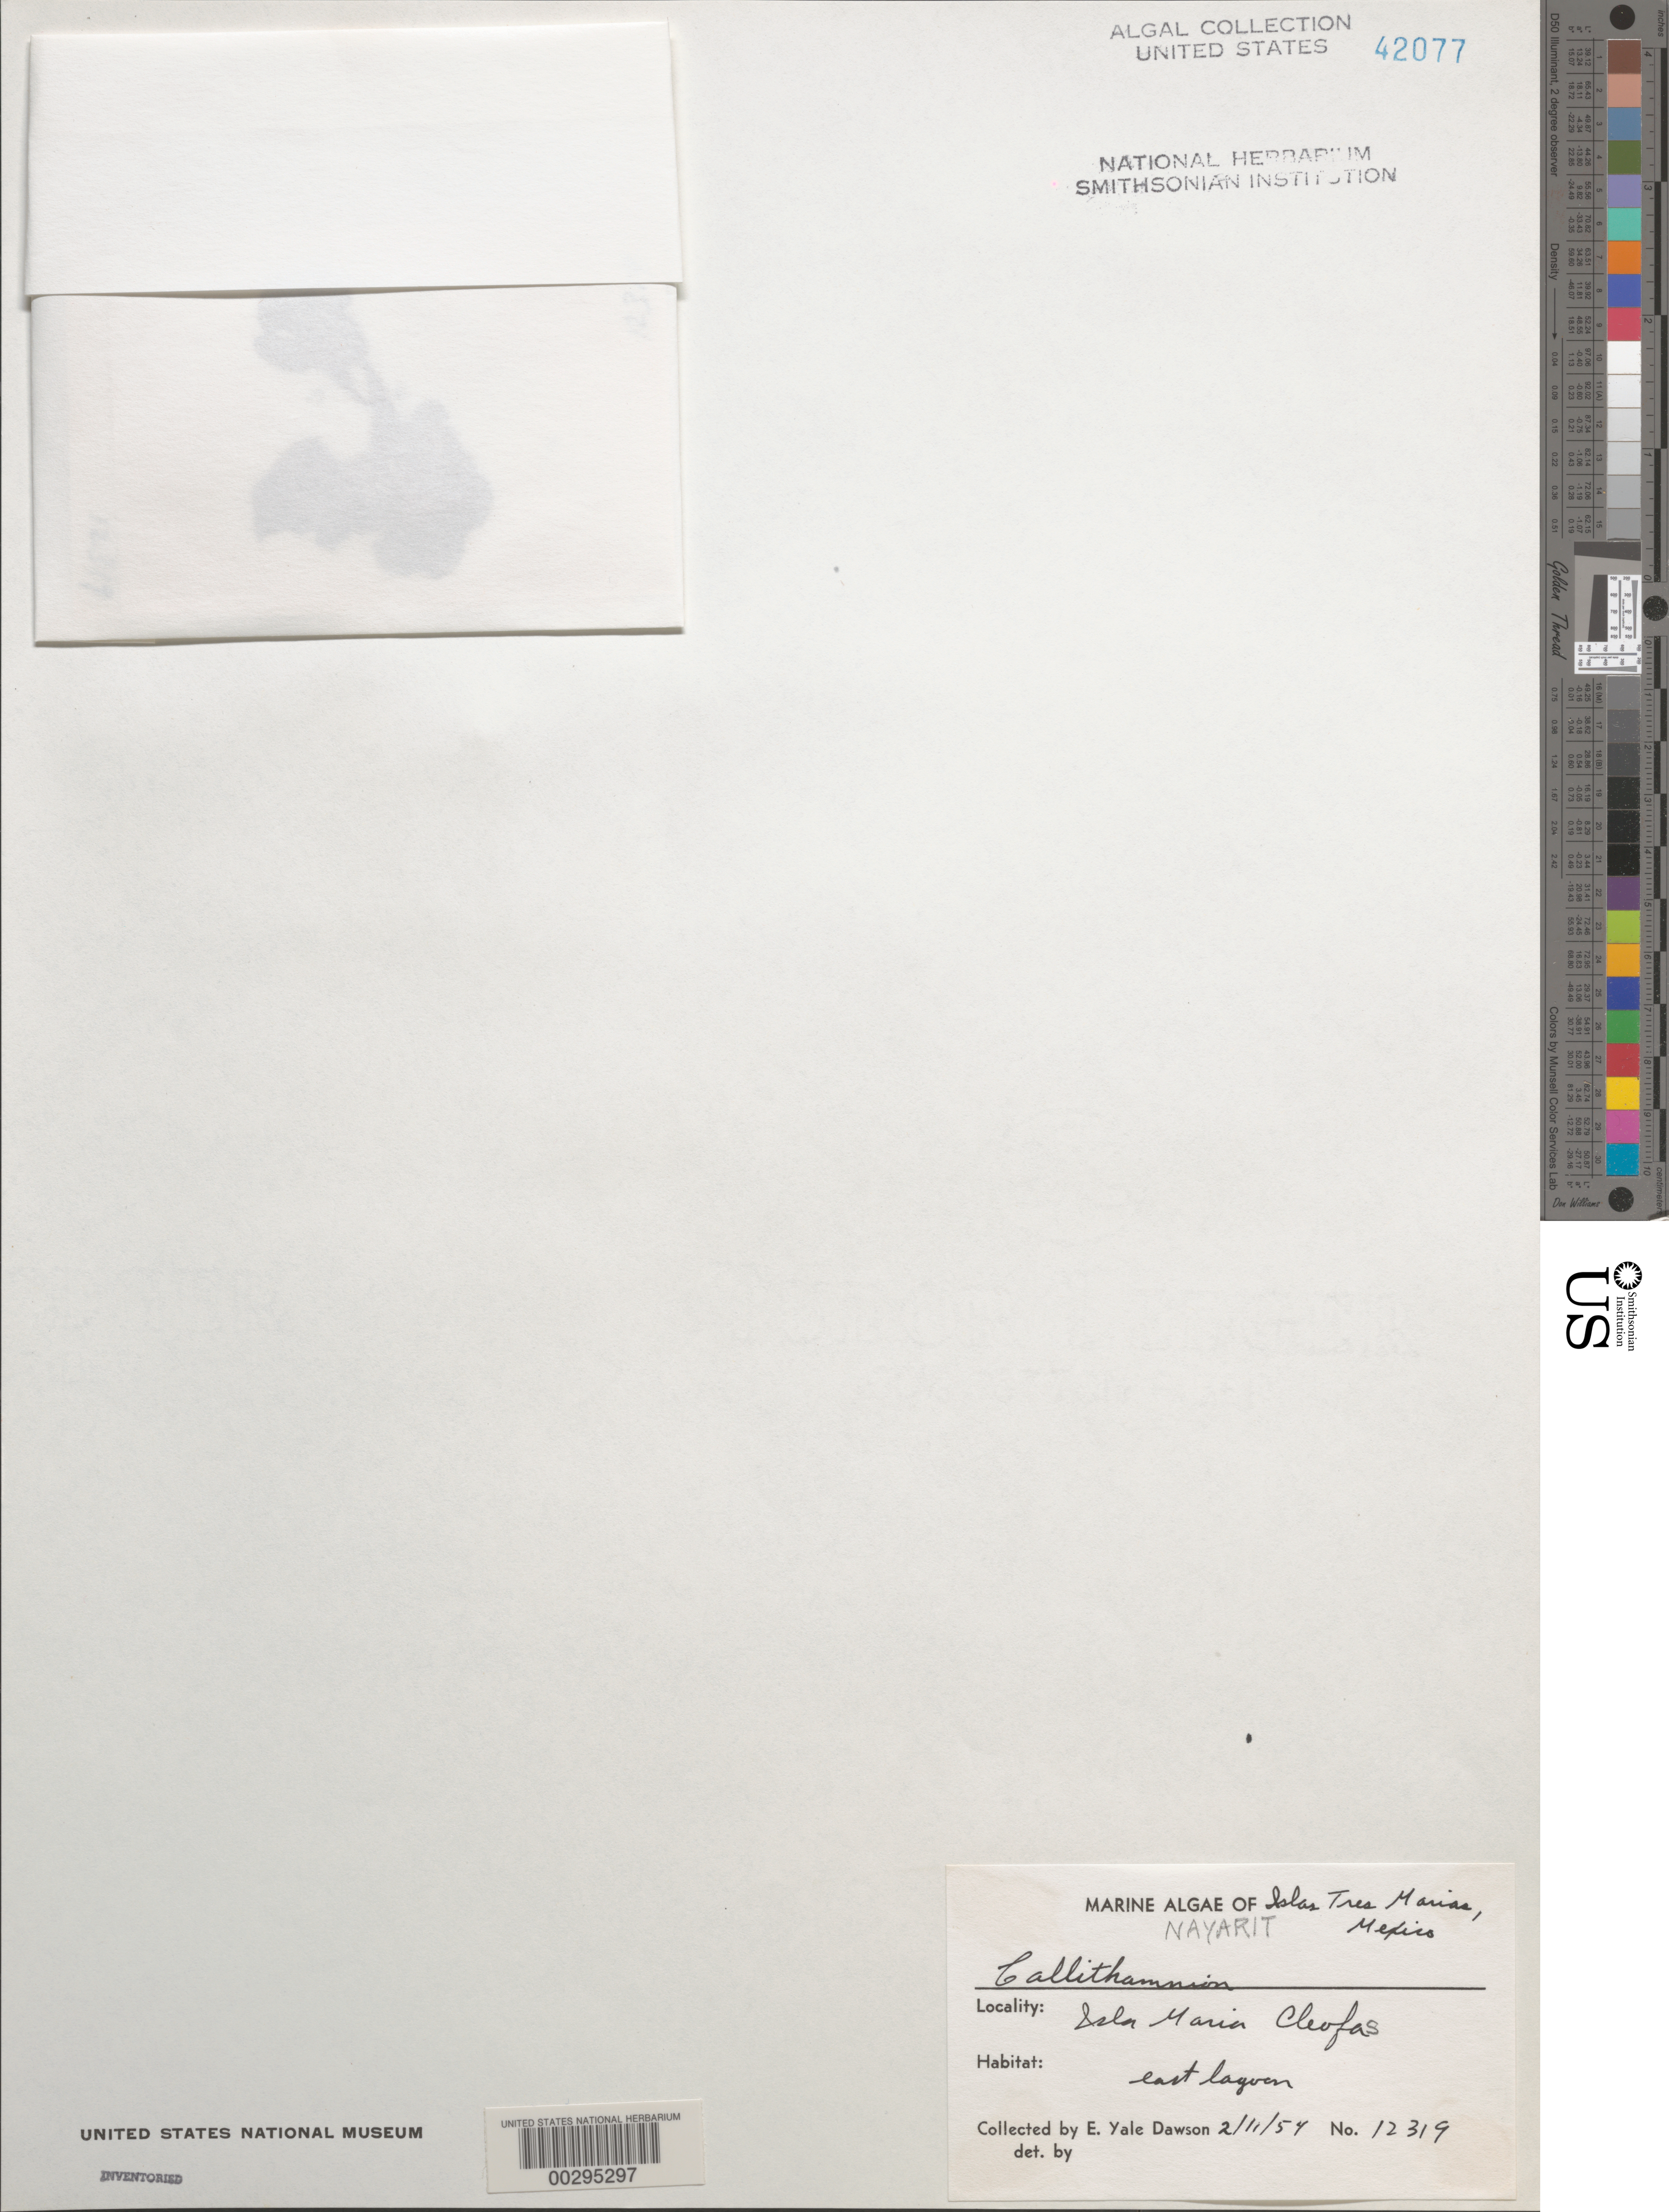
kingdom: Plantae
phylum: Rhodophyta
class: Florideophyceae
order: Ceramiales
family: Callithamniaceae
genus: Callithamnion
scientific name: Callithamnion sp.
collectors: E. Y. Dawson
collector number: EYD 12319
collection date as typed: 11 Feb 1954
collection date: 1954-02-11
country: Mexico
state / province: Nayarit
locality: Isla maria cleofa, islas tres marias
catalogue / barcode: US 42077